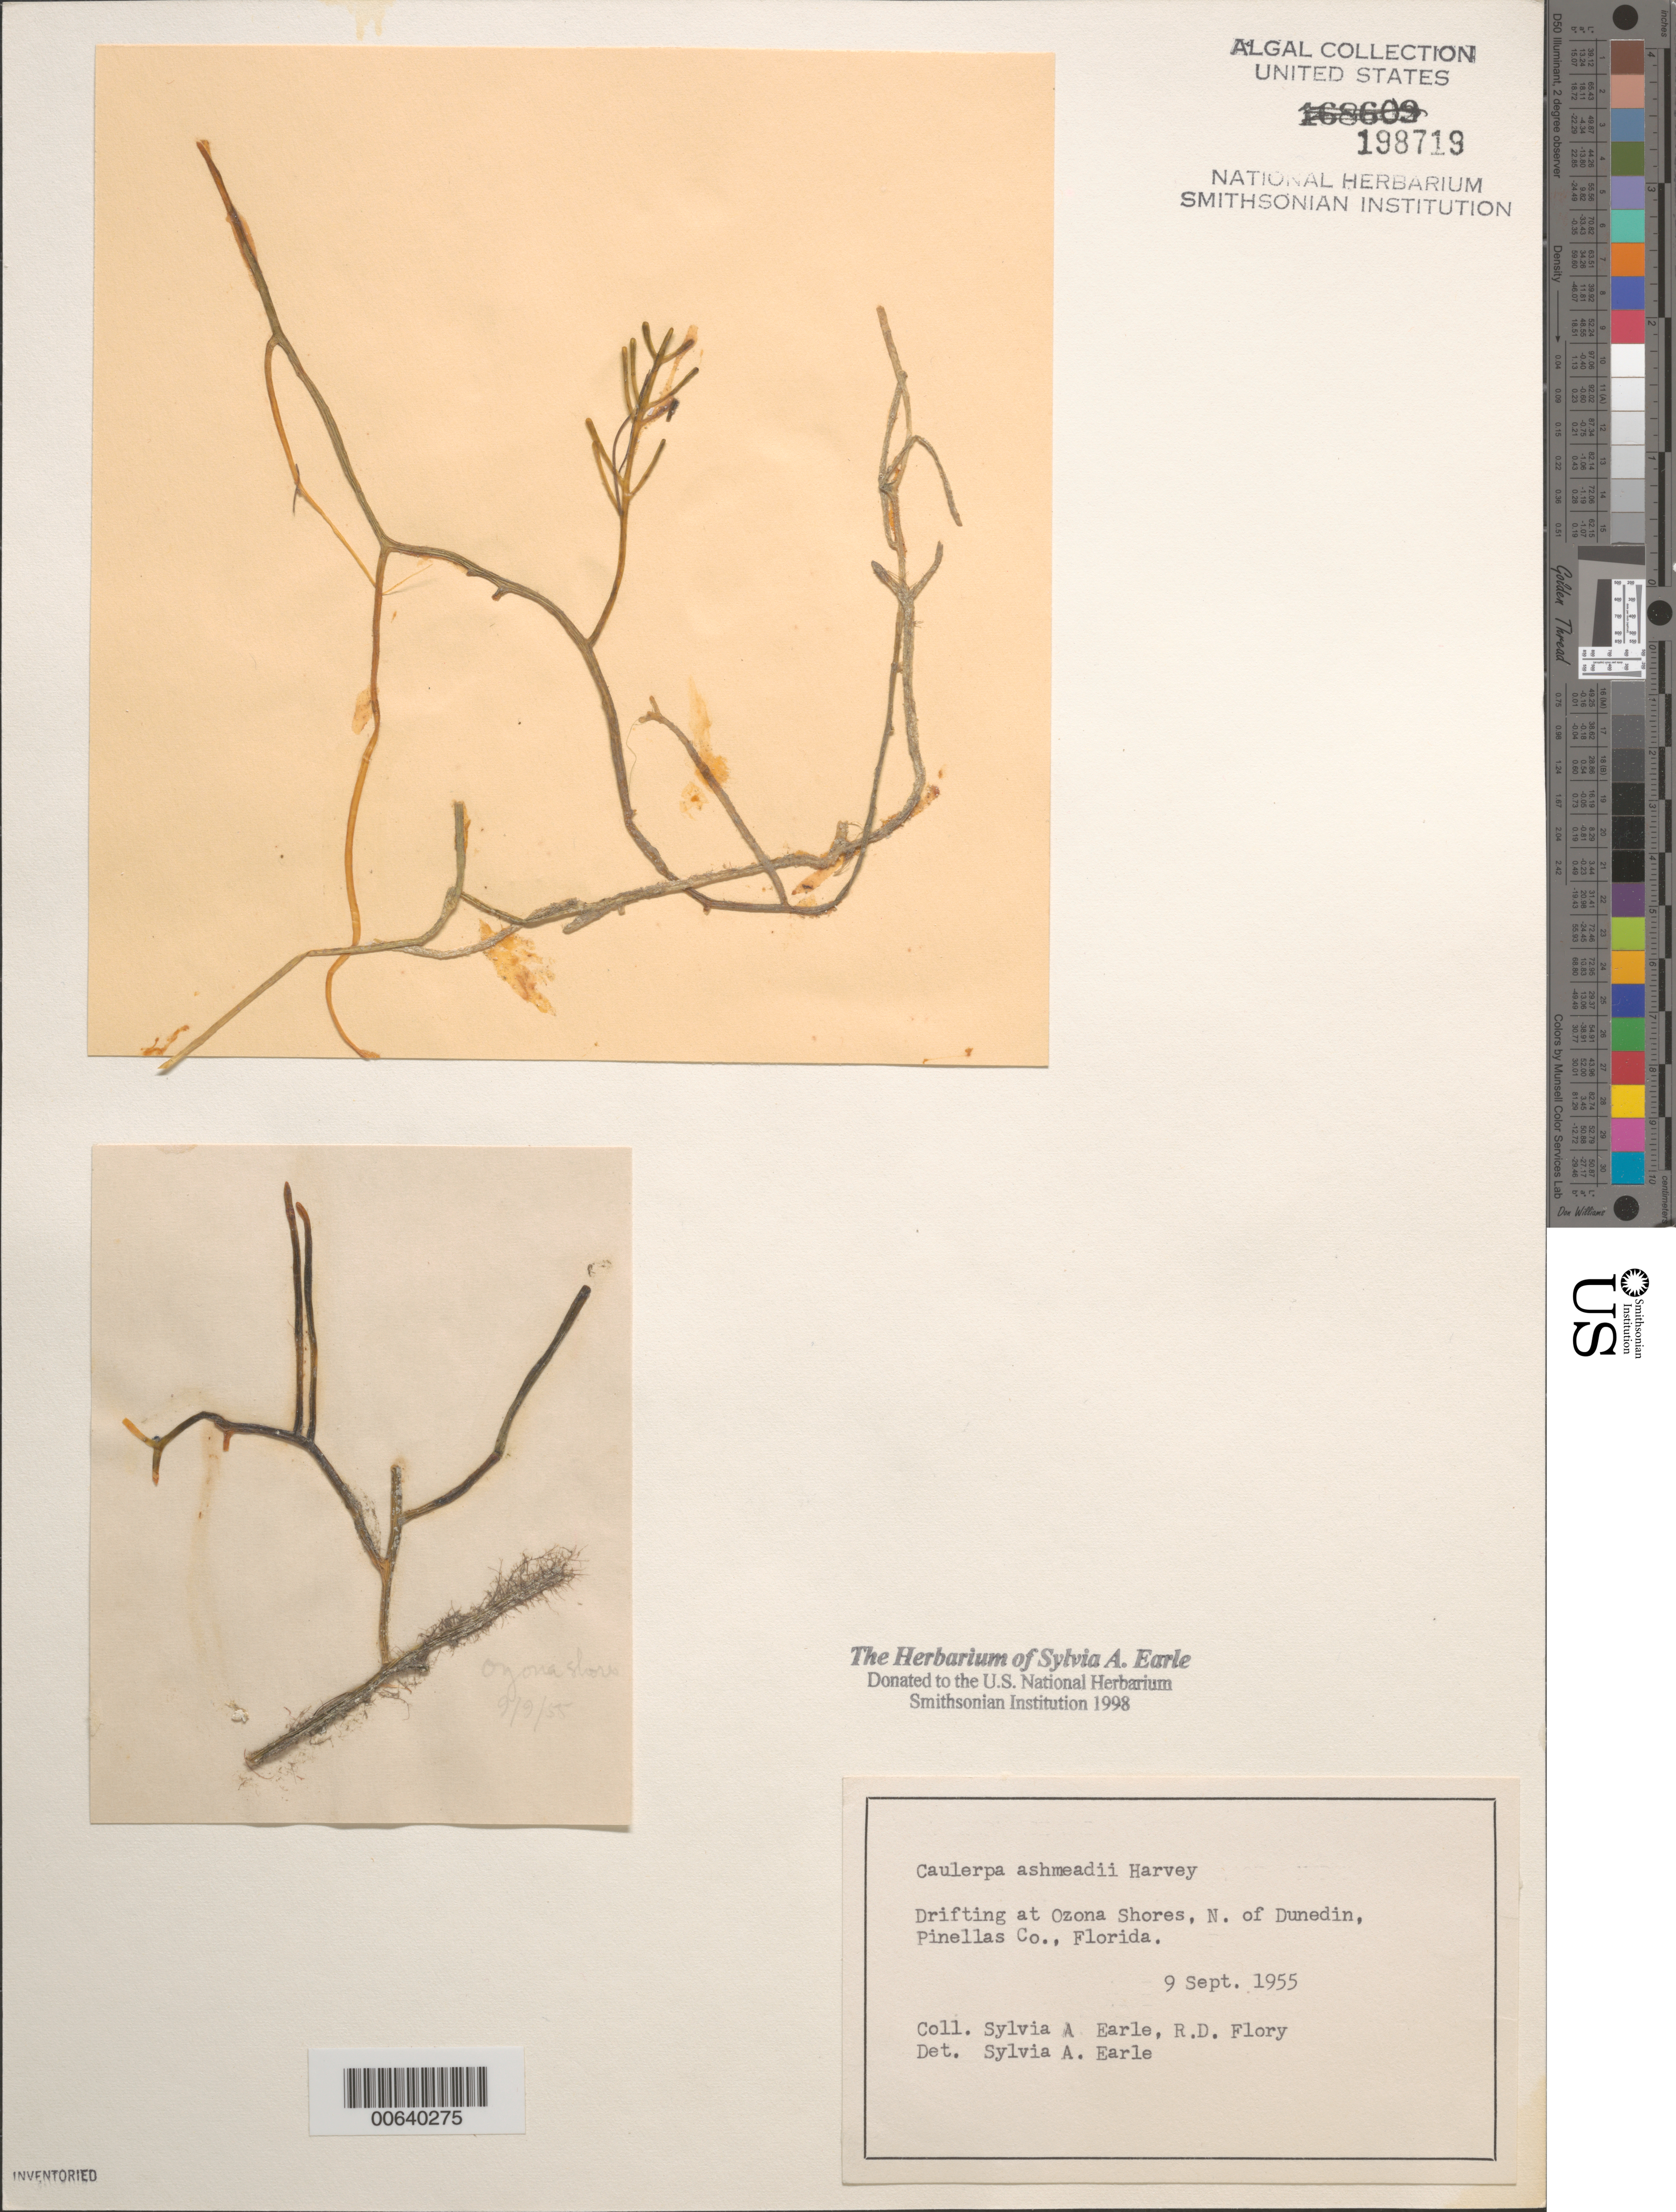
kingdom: Plantae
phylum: Chlorophyta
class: Ulvophyceae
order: Bryopsidales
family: Caulerpaceae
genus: Caulerpa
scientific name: Caulerpa ashmeadii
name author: Harv.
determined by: Earle, S. A.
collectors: S. A. Earle & R. Flory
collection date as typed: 09 Sep 1955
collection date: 1955-09-09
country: United States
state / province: Florida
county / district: Pinellas County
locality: Ozone Shores, north of Dunedin, Gulf of Mexico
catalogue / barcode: US 198719